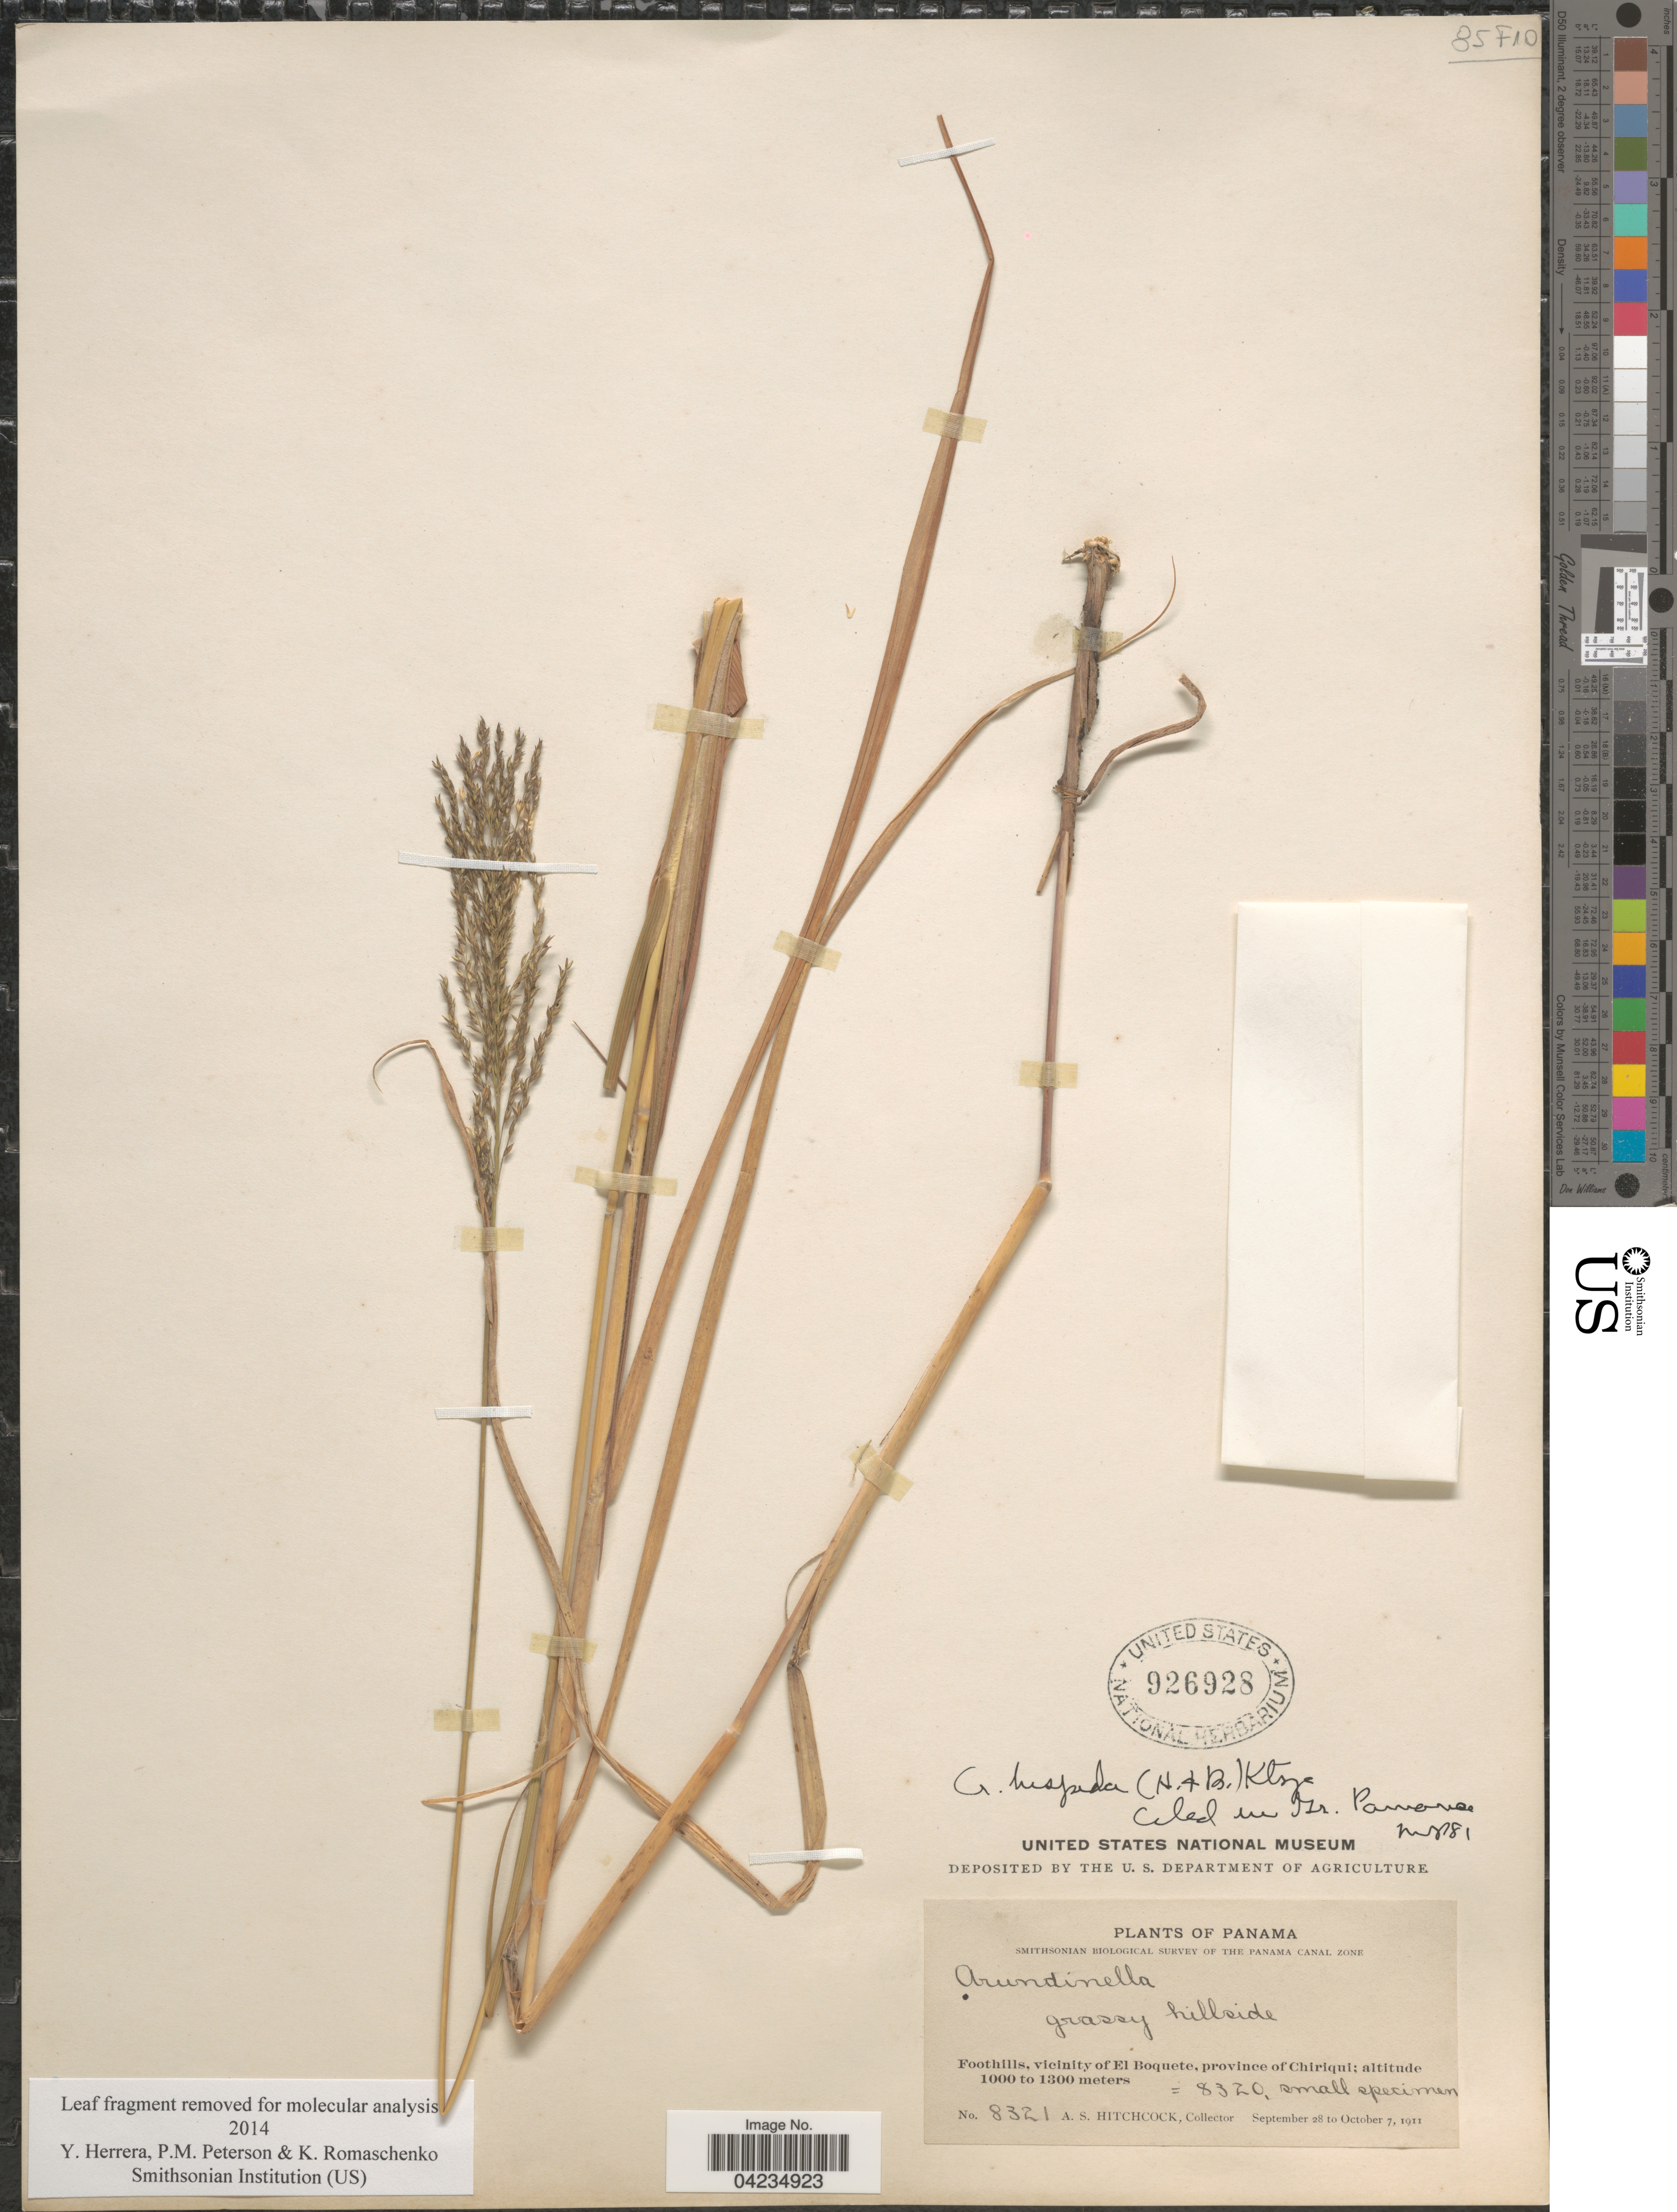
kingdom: Plantae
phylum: Tracheophyta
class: Liliopsida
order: Poales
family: Poaceae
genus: Arundinella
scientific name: Arundinella berteroniana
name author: (Schult.) Hitchc. & Chase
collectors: A. S. Hitchcock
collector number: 8321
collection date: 1911-09-28/1911-10-07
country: Panama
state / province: Chiriqui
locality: Smithsonian Biological Survey of the Panama Canal Zone. Foothills, vicinity of El Boquete.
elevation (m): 1000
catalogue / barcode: US 926928